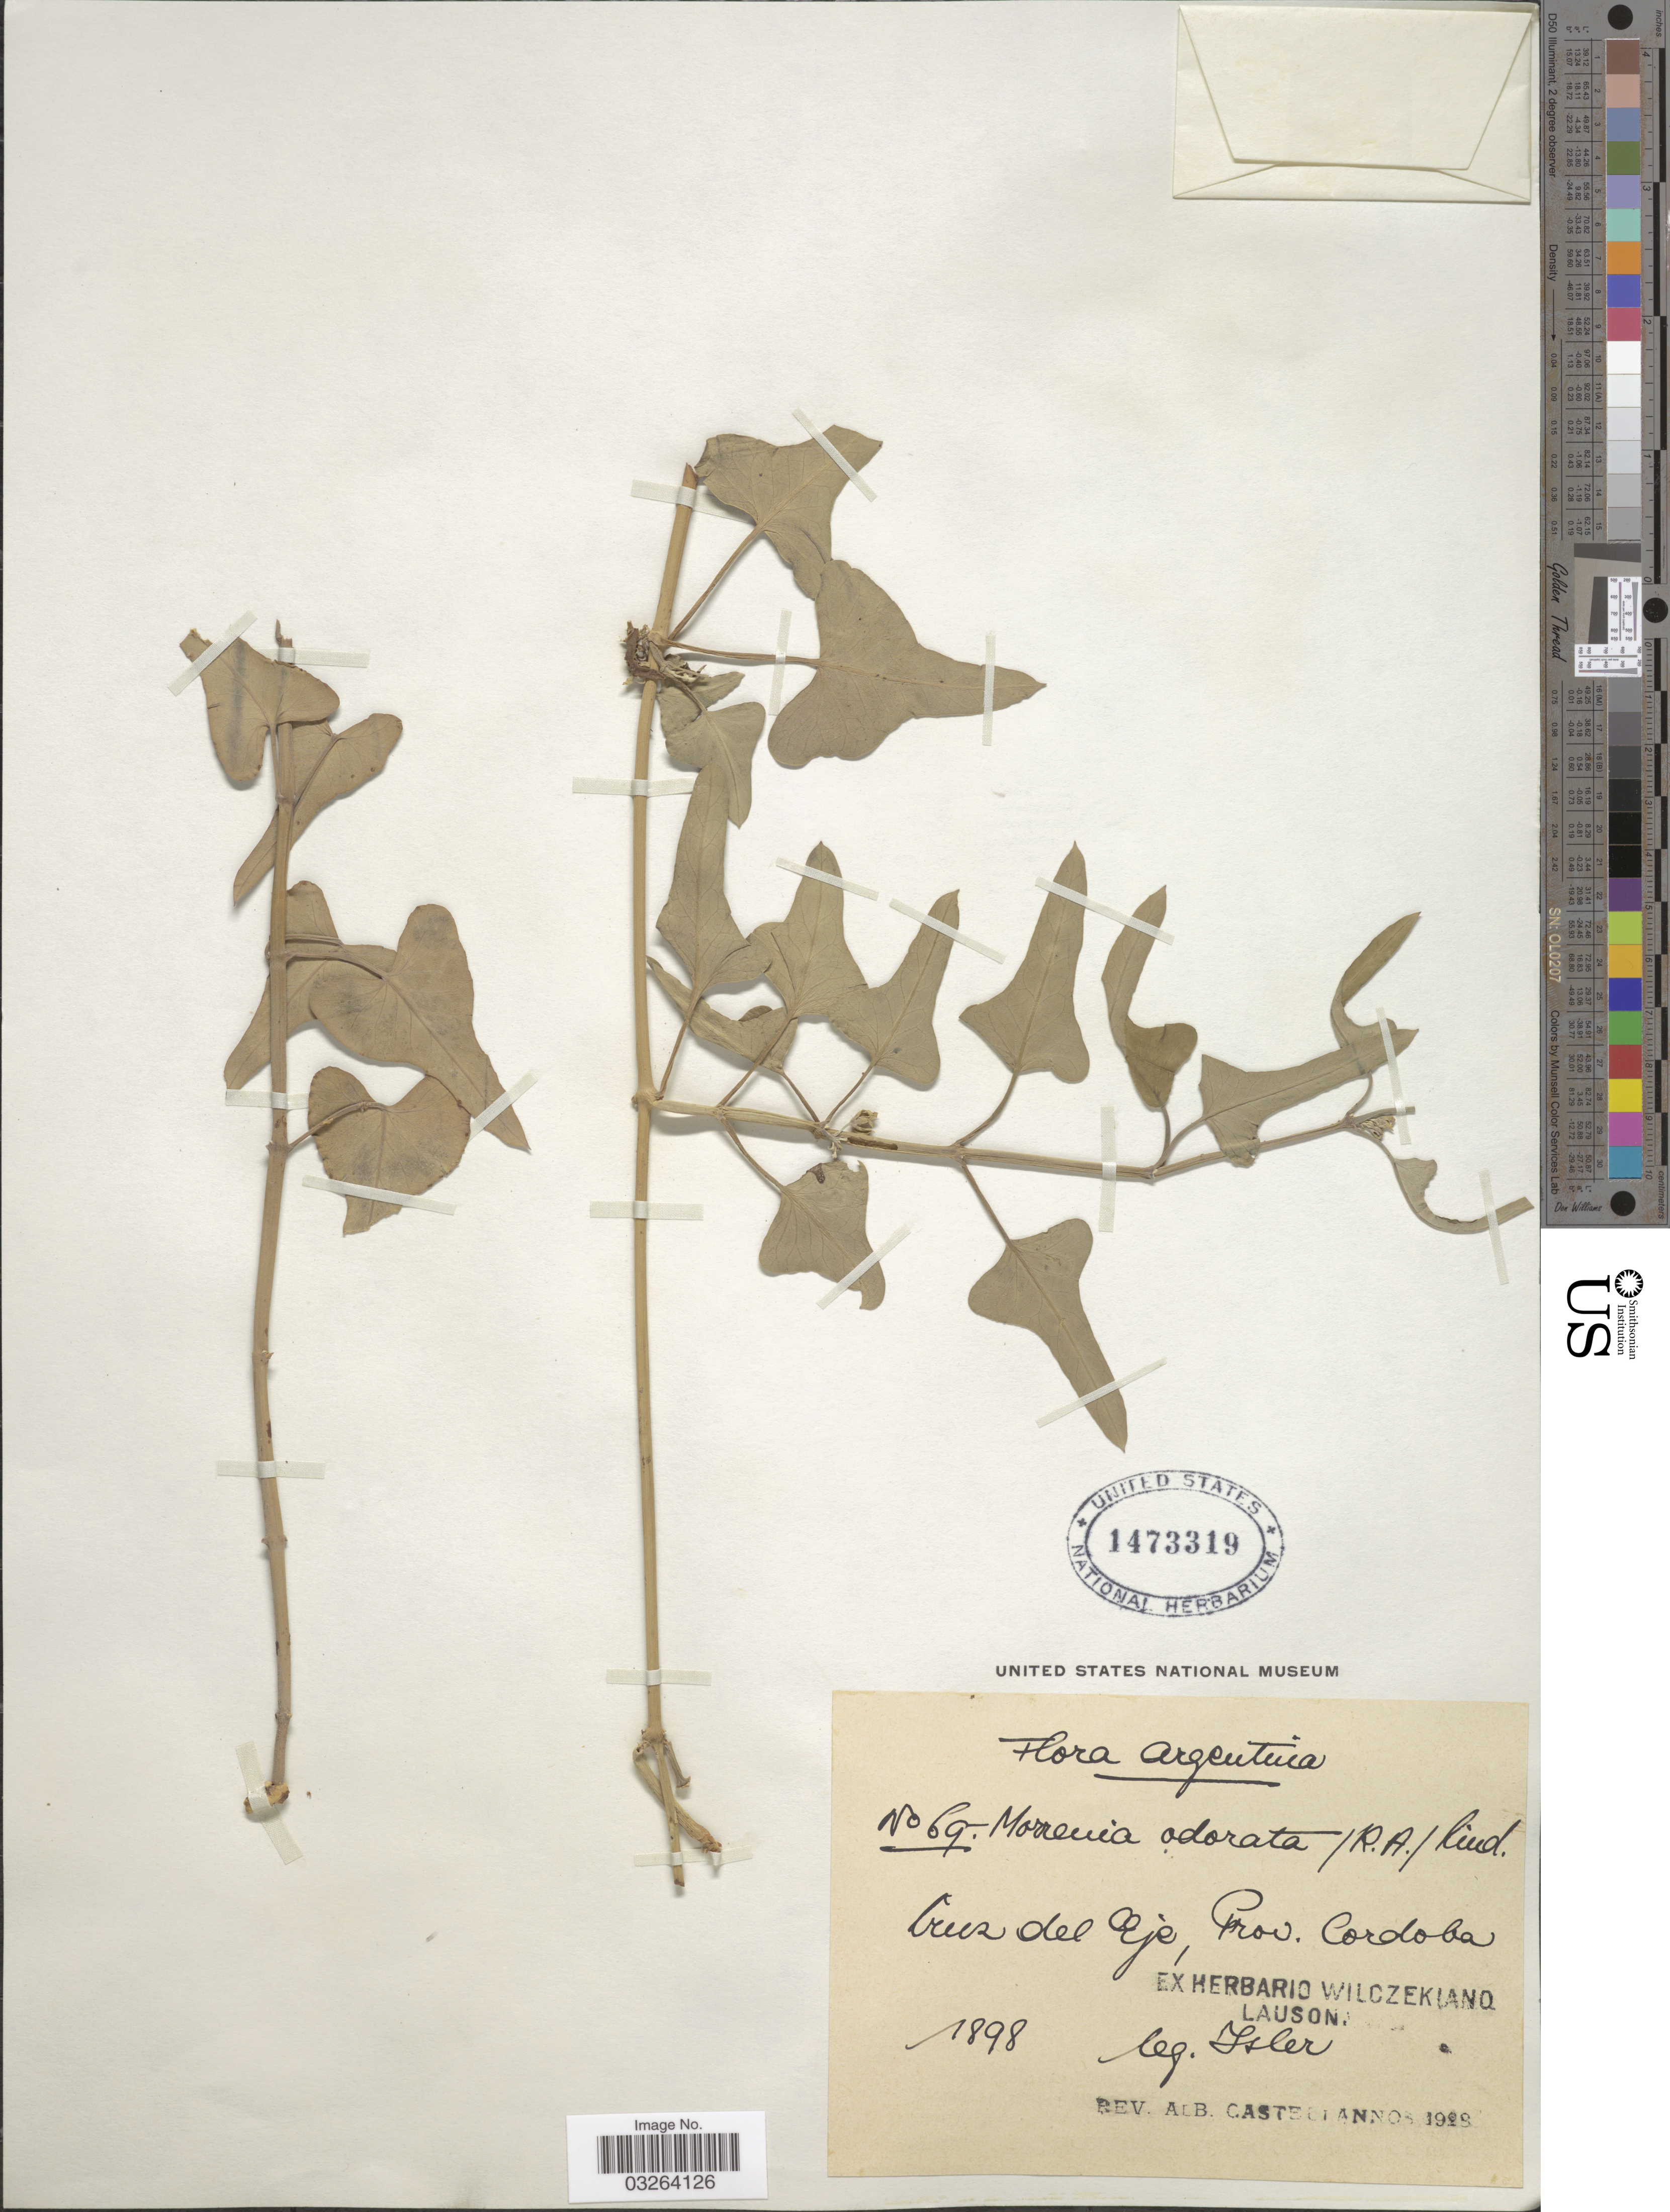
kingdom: Plantae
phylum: Tracheophyta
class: Magnoliopsida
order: Gentianales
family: Apocynaceae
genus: Morrenia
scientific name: Morrenia odorata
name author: (Hook. & Arn.) Lindl.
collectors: -. Isler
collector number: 69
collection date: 1898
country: Argentina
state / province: Cordoba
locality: Cruz del Eje, Prov. Cordoba.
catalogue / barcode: US 1473319